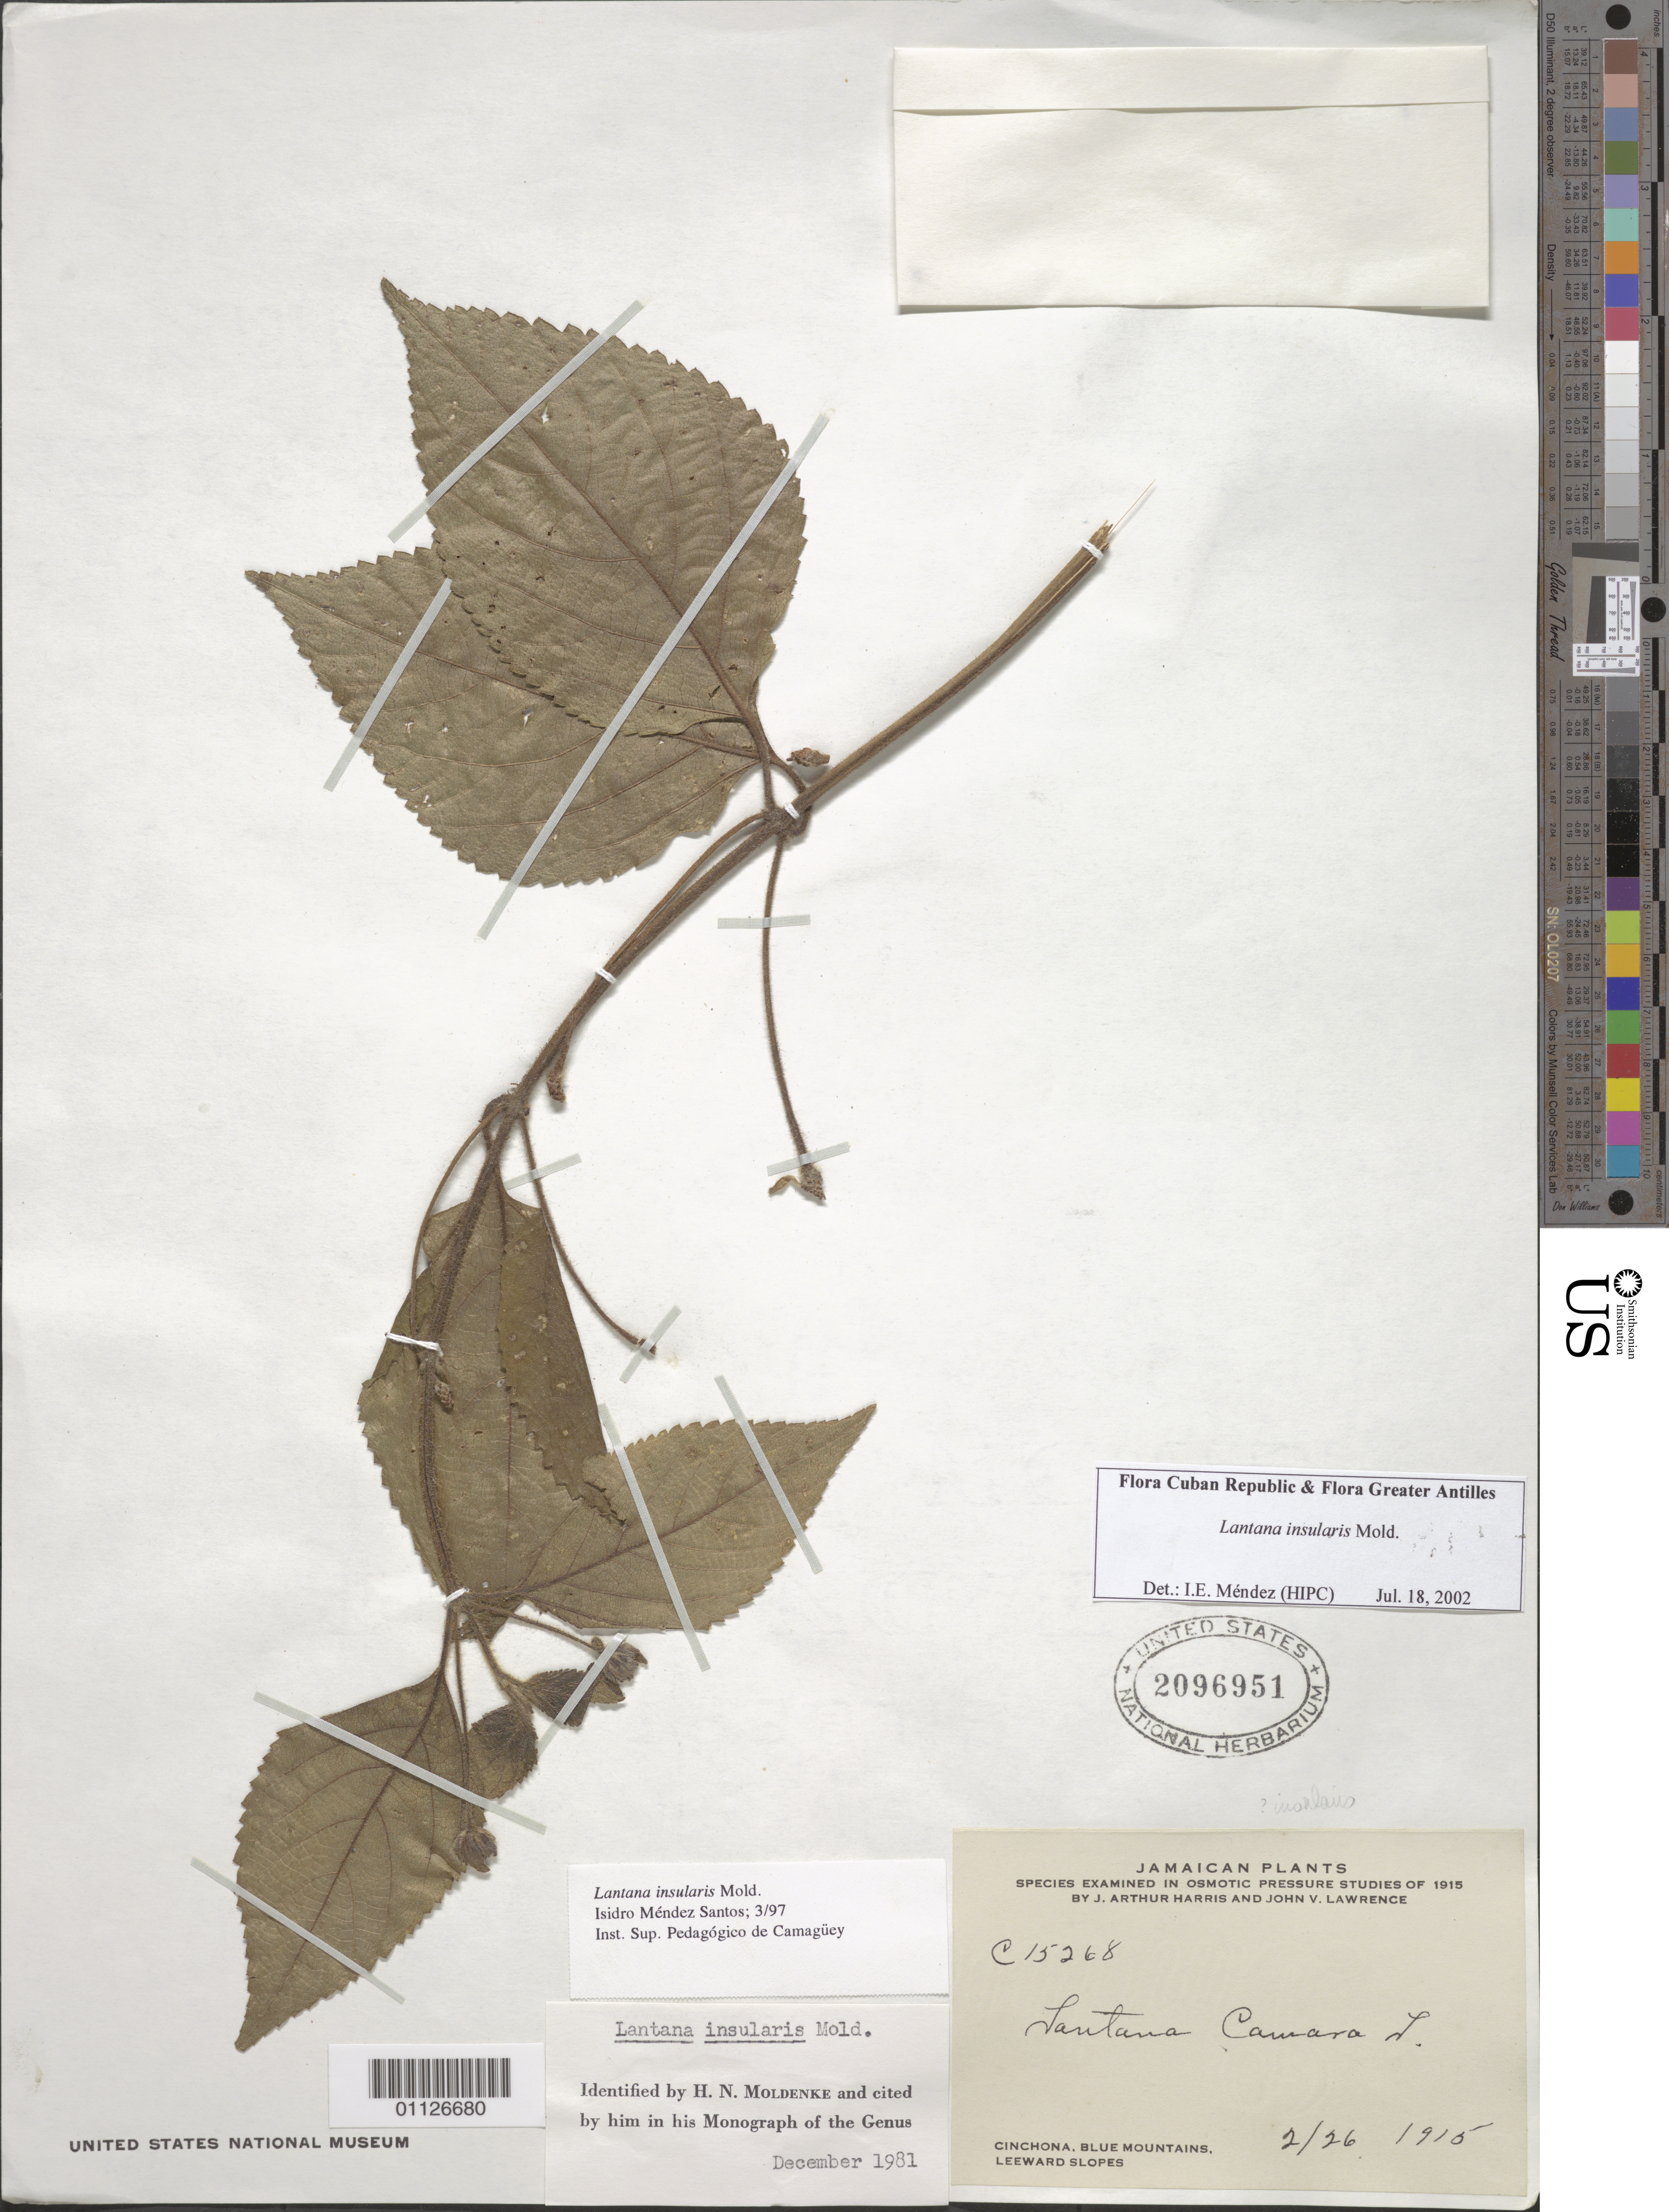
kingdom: Plantae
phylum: Tracheophyta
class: Magnoliopsida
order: Lamiales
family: Verbenaceae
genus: Lantana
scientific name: Lantana insularis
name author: Moldenke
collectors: J. A. Harris & J. Lawrence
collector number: C15268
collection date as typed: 26 Feb 1915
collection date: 1915-02-26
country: Jamaica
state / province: Saint Andrew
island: Jamaica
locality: Cinchona, Blue Mountains, leeward slopes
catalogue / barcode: US 2096951